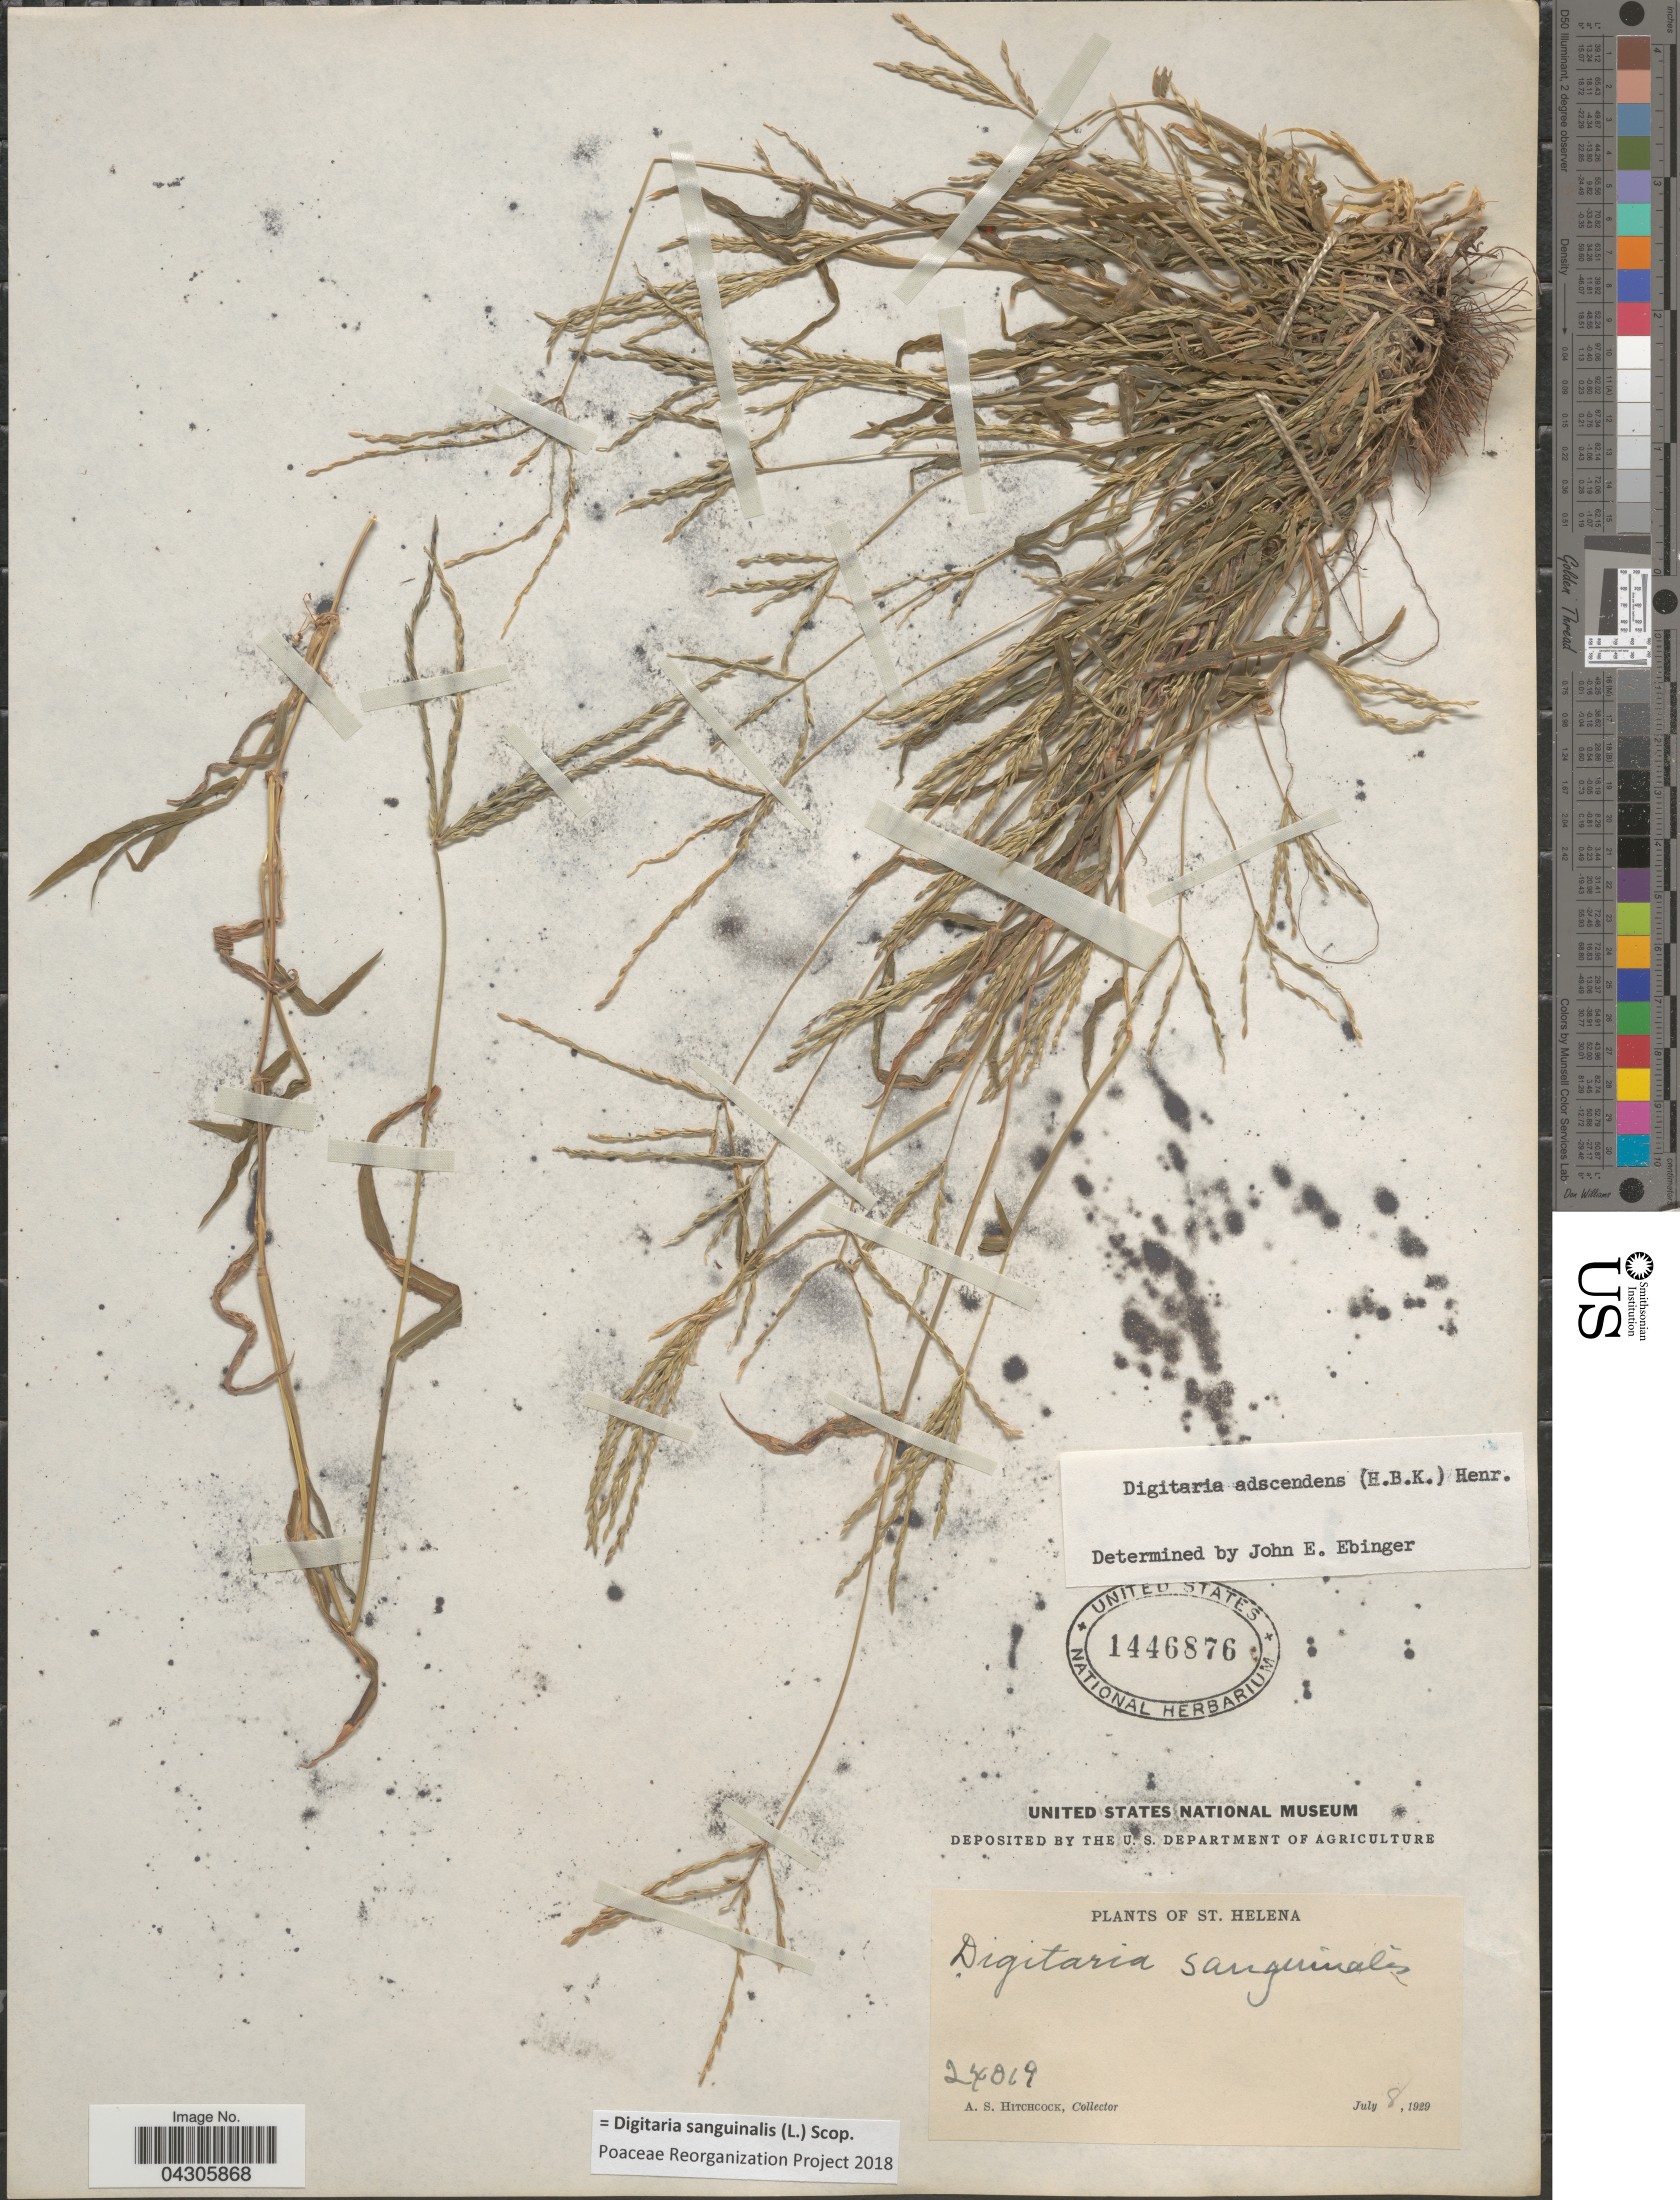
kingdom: Plantae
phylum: Tracheophyta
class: Liliopsida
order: Poales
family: Poaceae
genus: Digitaria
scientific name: Digitaria sanguinalis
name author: (L.) Scop.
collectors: A. S. Hitchcock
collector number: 24019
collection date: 1929-07-08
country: St. Helena Islands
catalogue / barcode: US 1446876